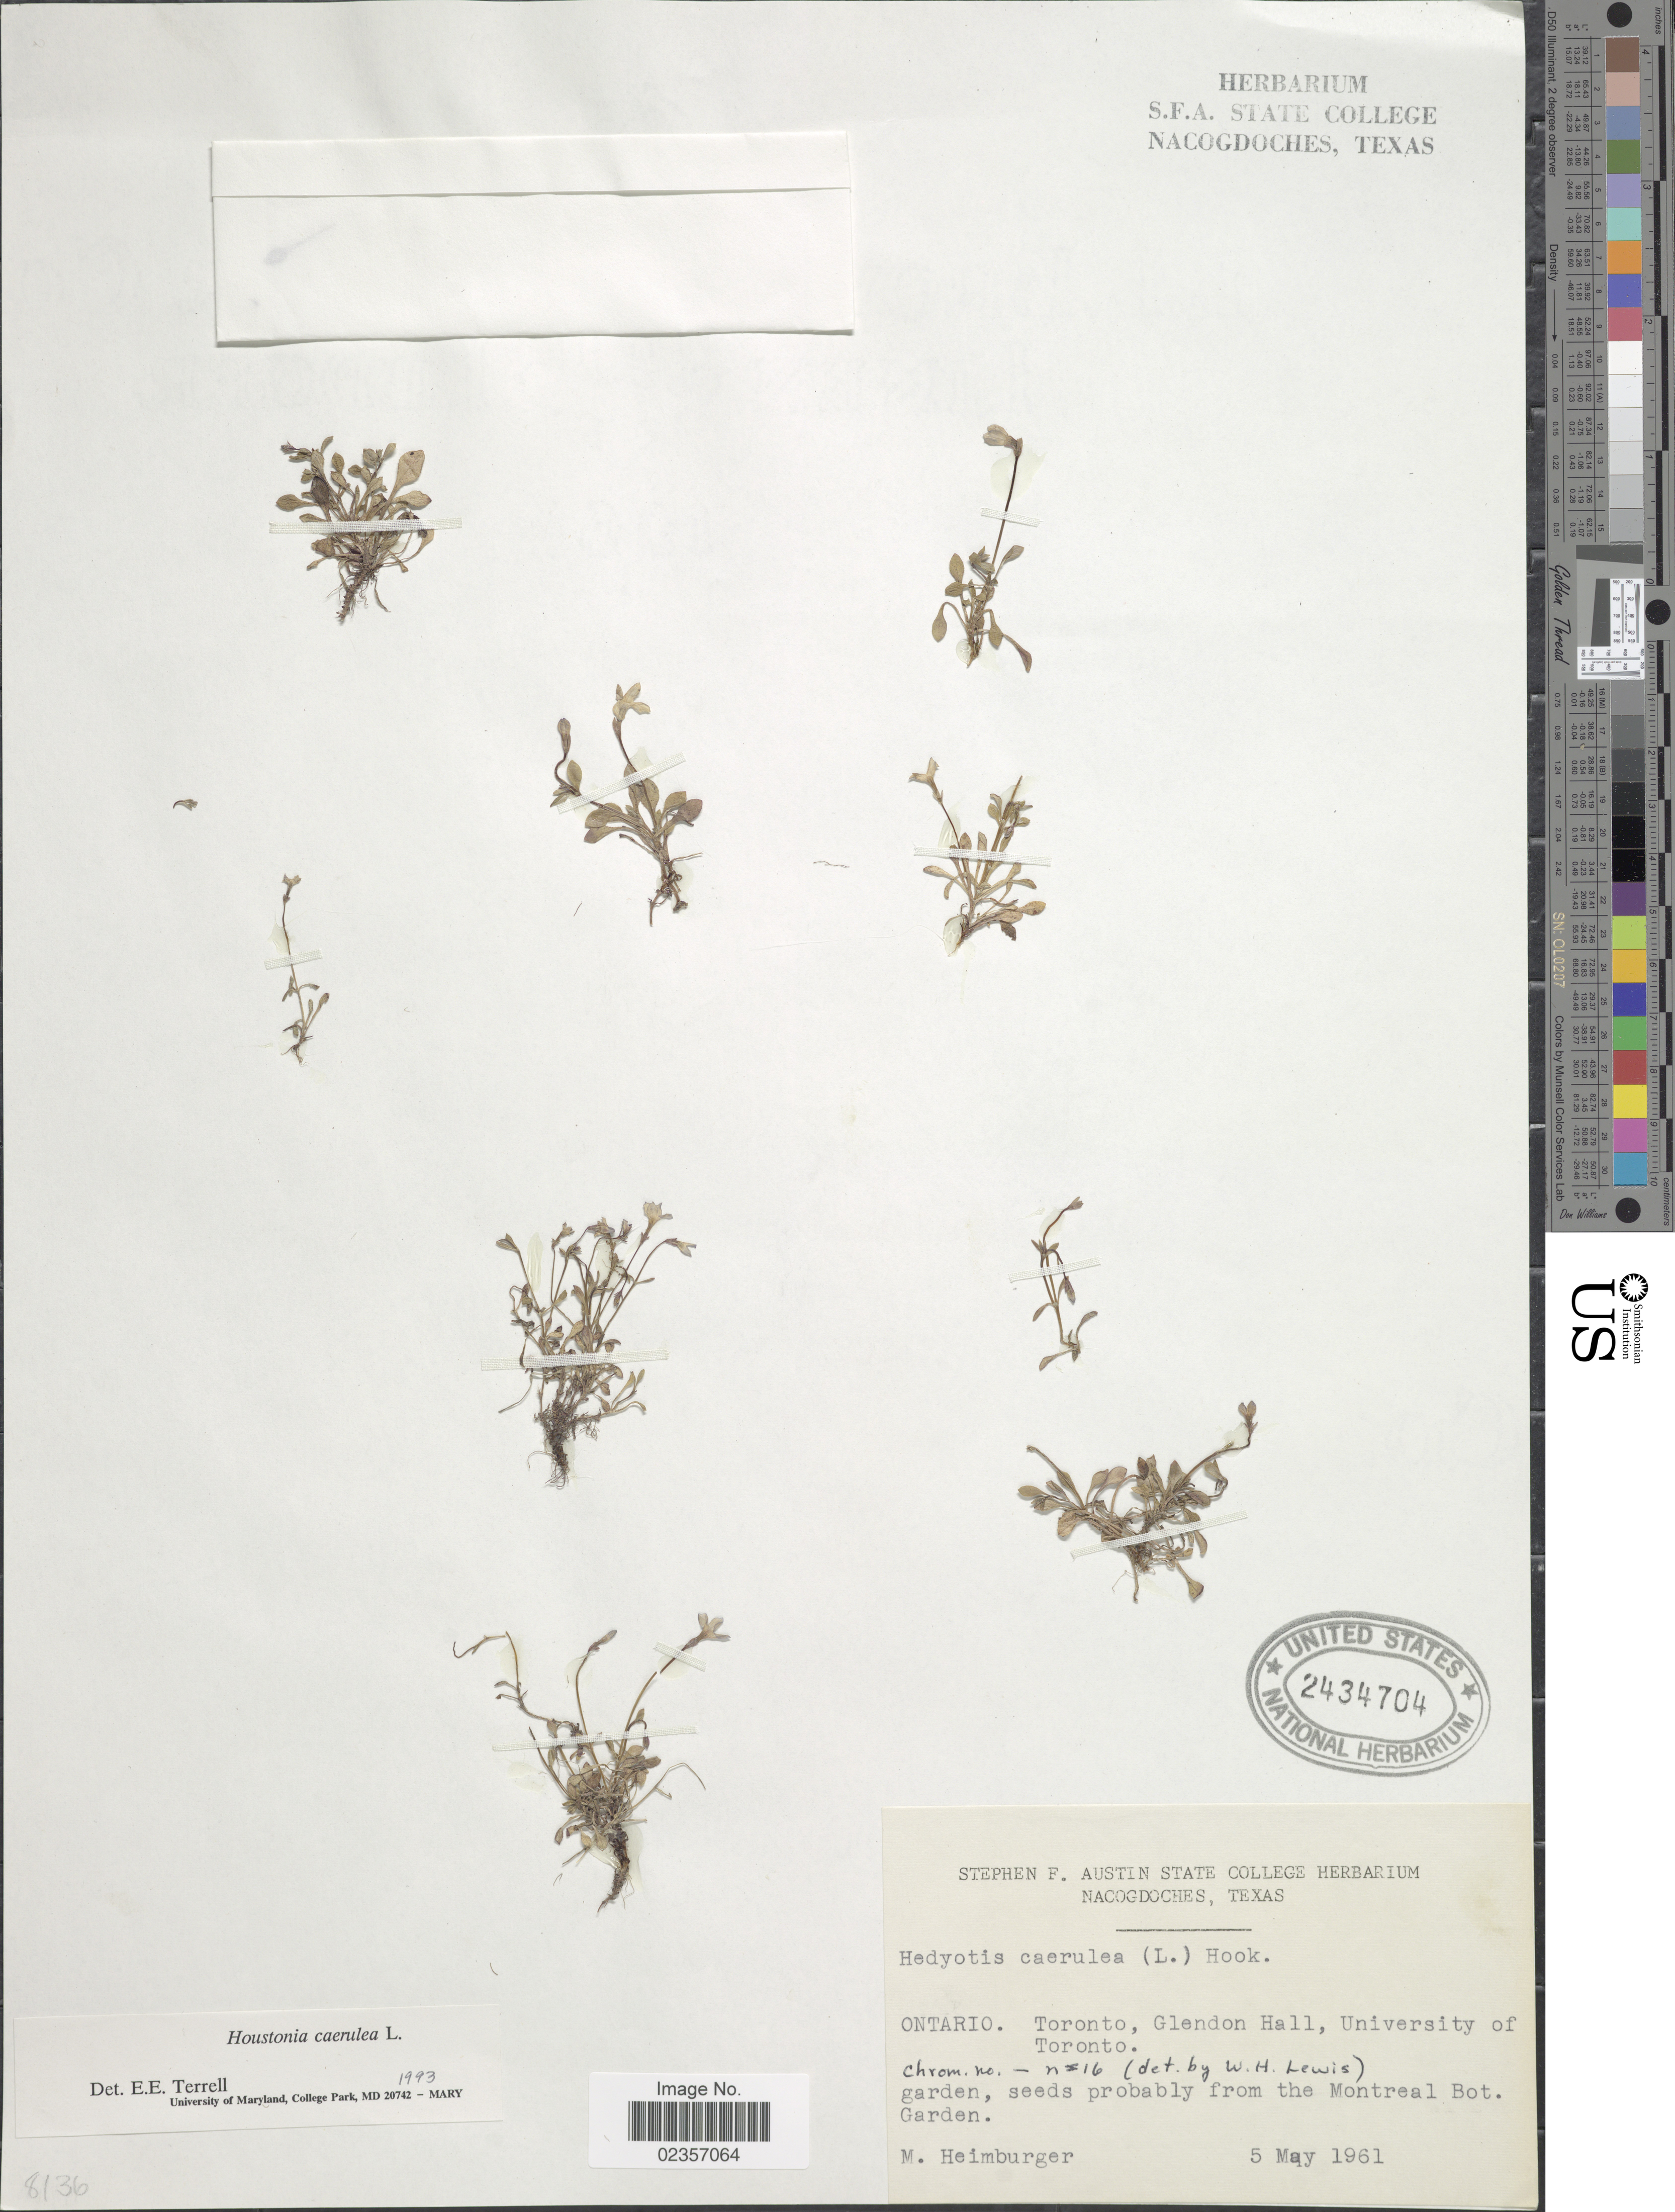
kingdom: Plantae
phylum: Tracheophyta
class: Magnoliopsida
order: Gentianales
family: Rubiaceae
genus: Houstonia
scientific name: Houstonia caerulea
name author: L.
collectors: M. Heimburger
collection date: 1961-05-05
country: Canada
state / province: Ontario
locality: Toronto, Glendon Hall, University of Toronto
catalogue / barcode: US 2434704